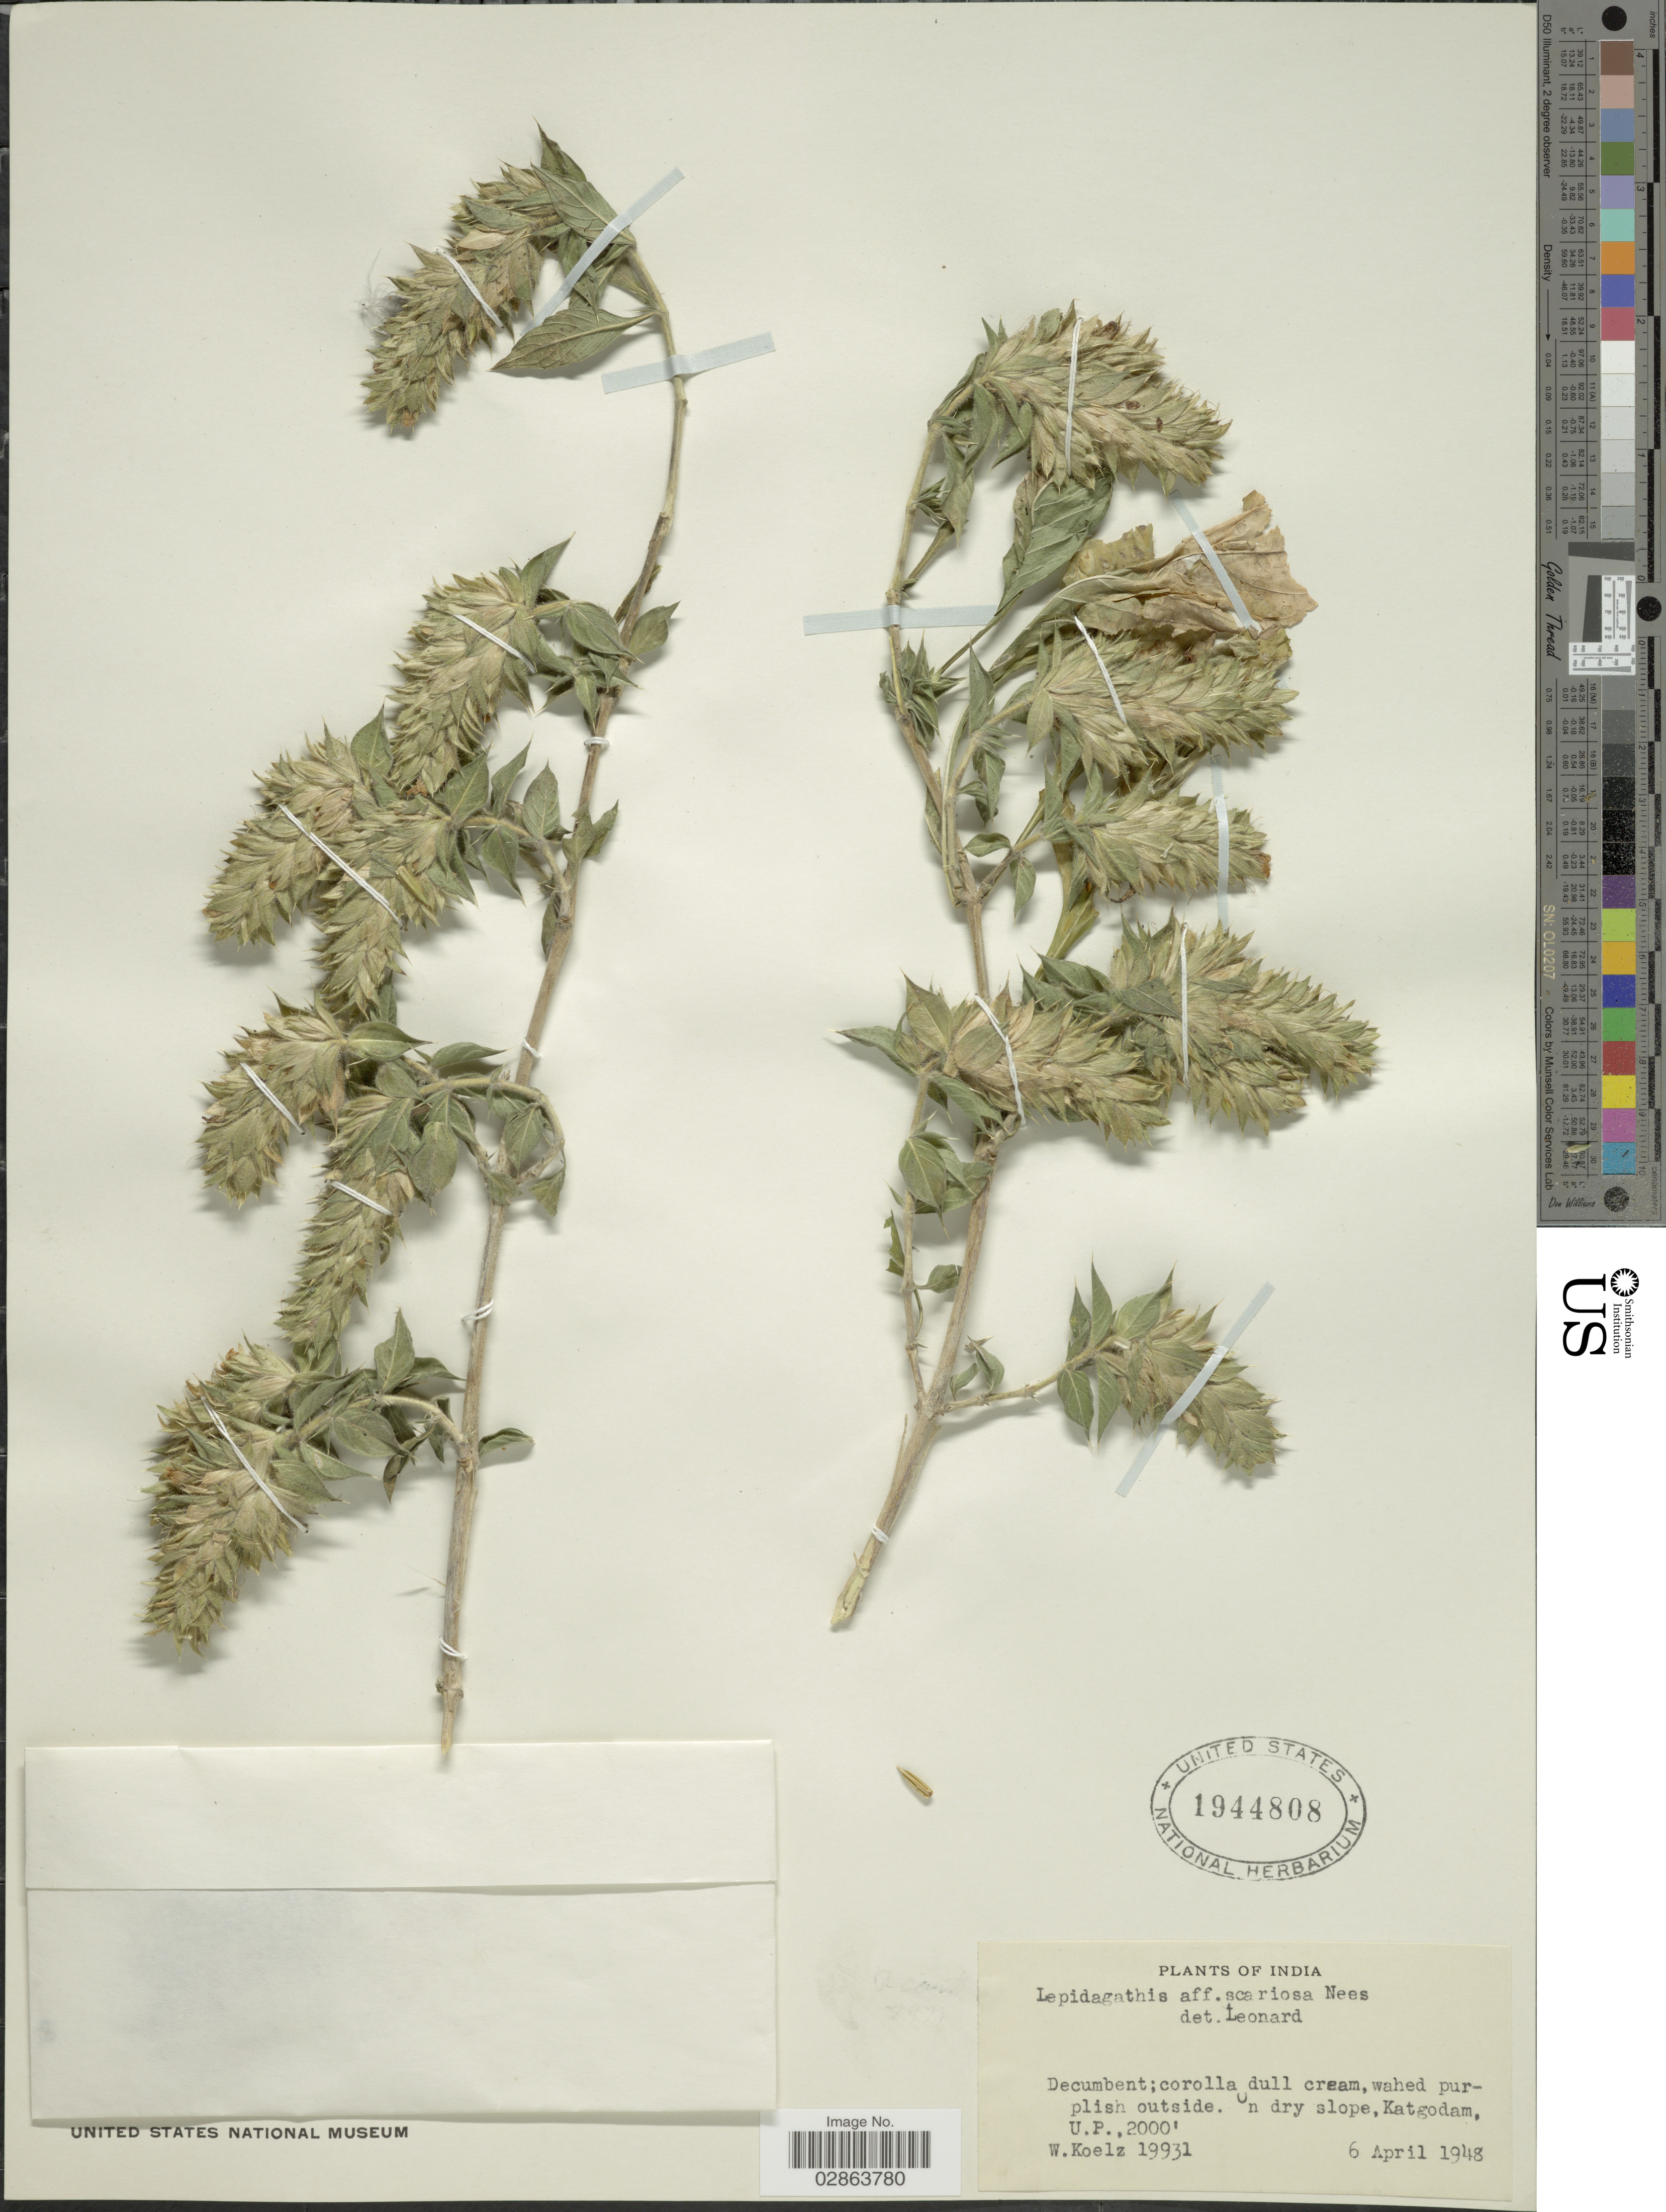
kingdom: Plantae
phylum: Tracheophyta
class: Magnoliopsida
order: Lamiales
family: Acanthaceae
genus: Lepidagathis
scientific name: Lepidagathis scariosa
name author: Nees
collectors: W. Koelz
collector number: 19931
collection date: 1948-04-06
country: India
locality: Katgodam, U.P.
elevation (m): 610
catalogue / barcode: US 1944808